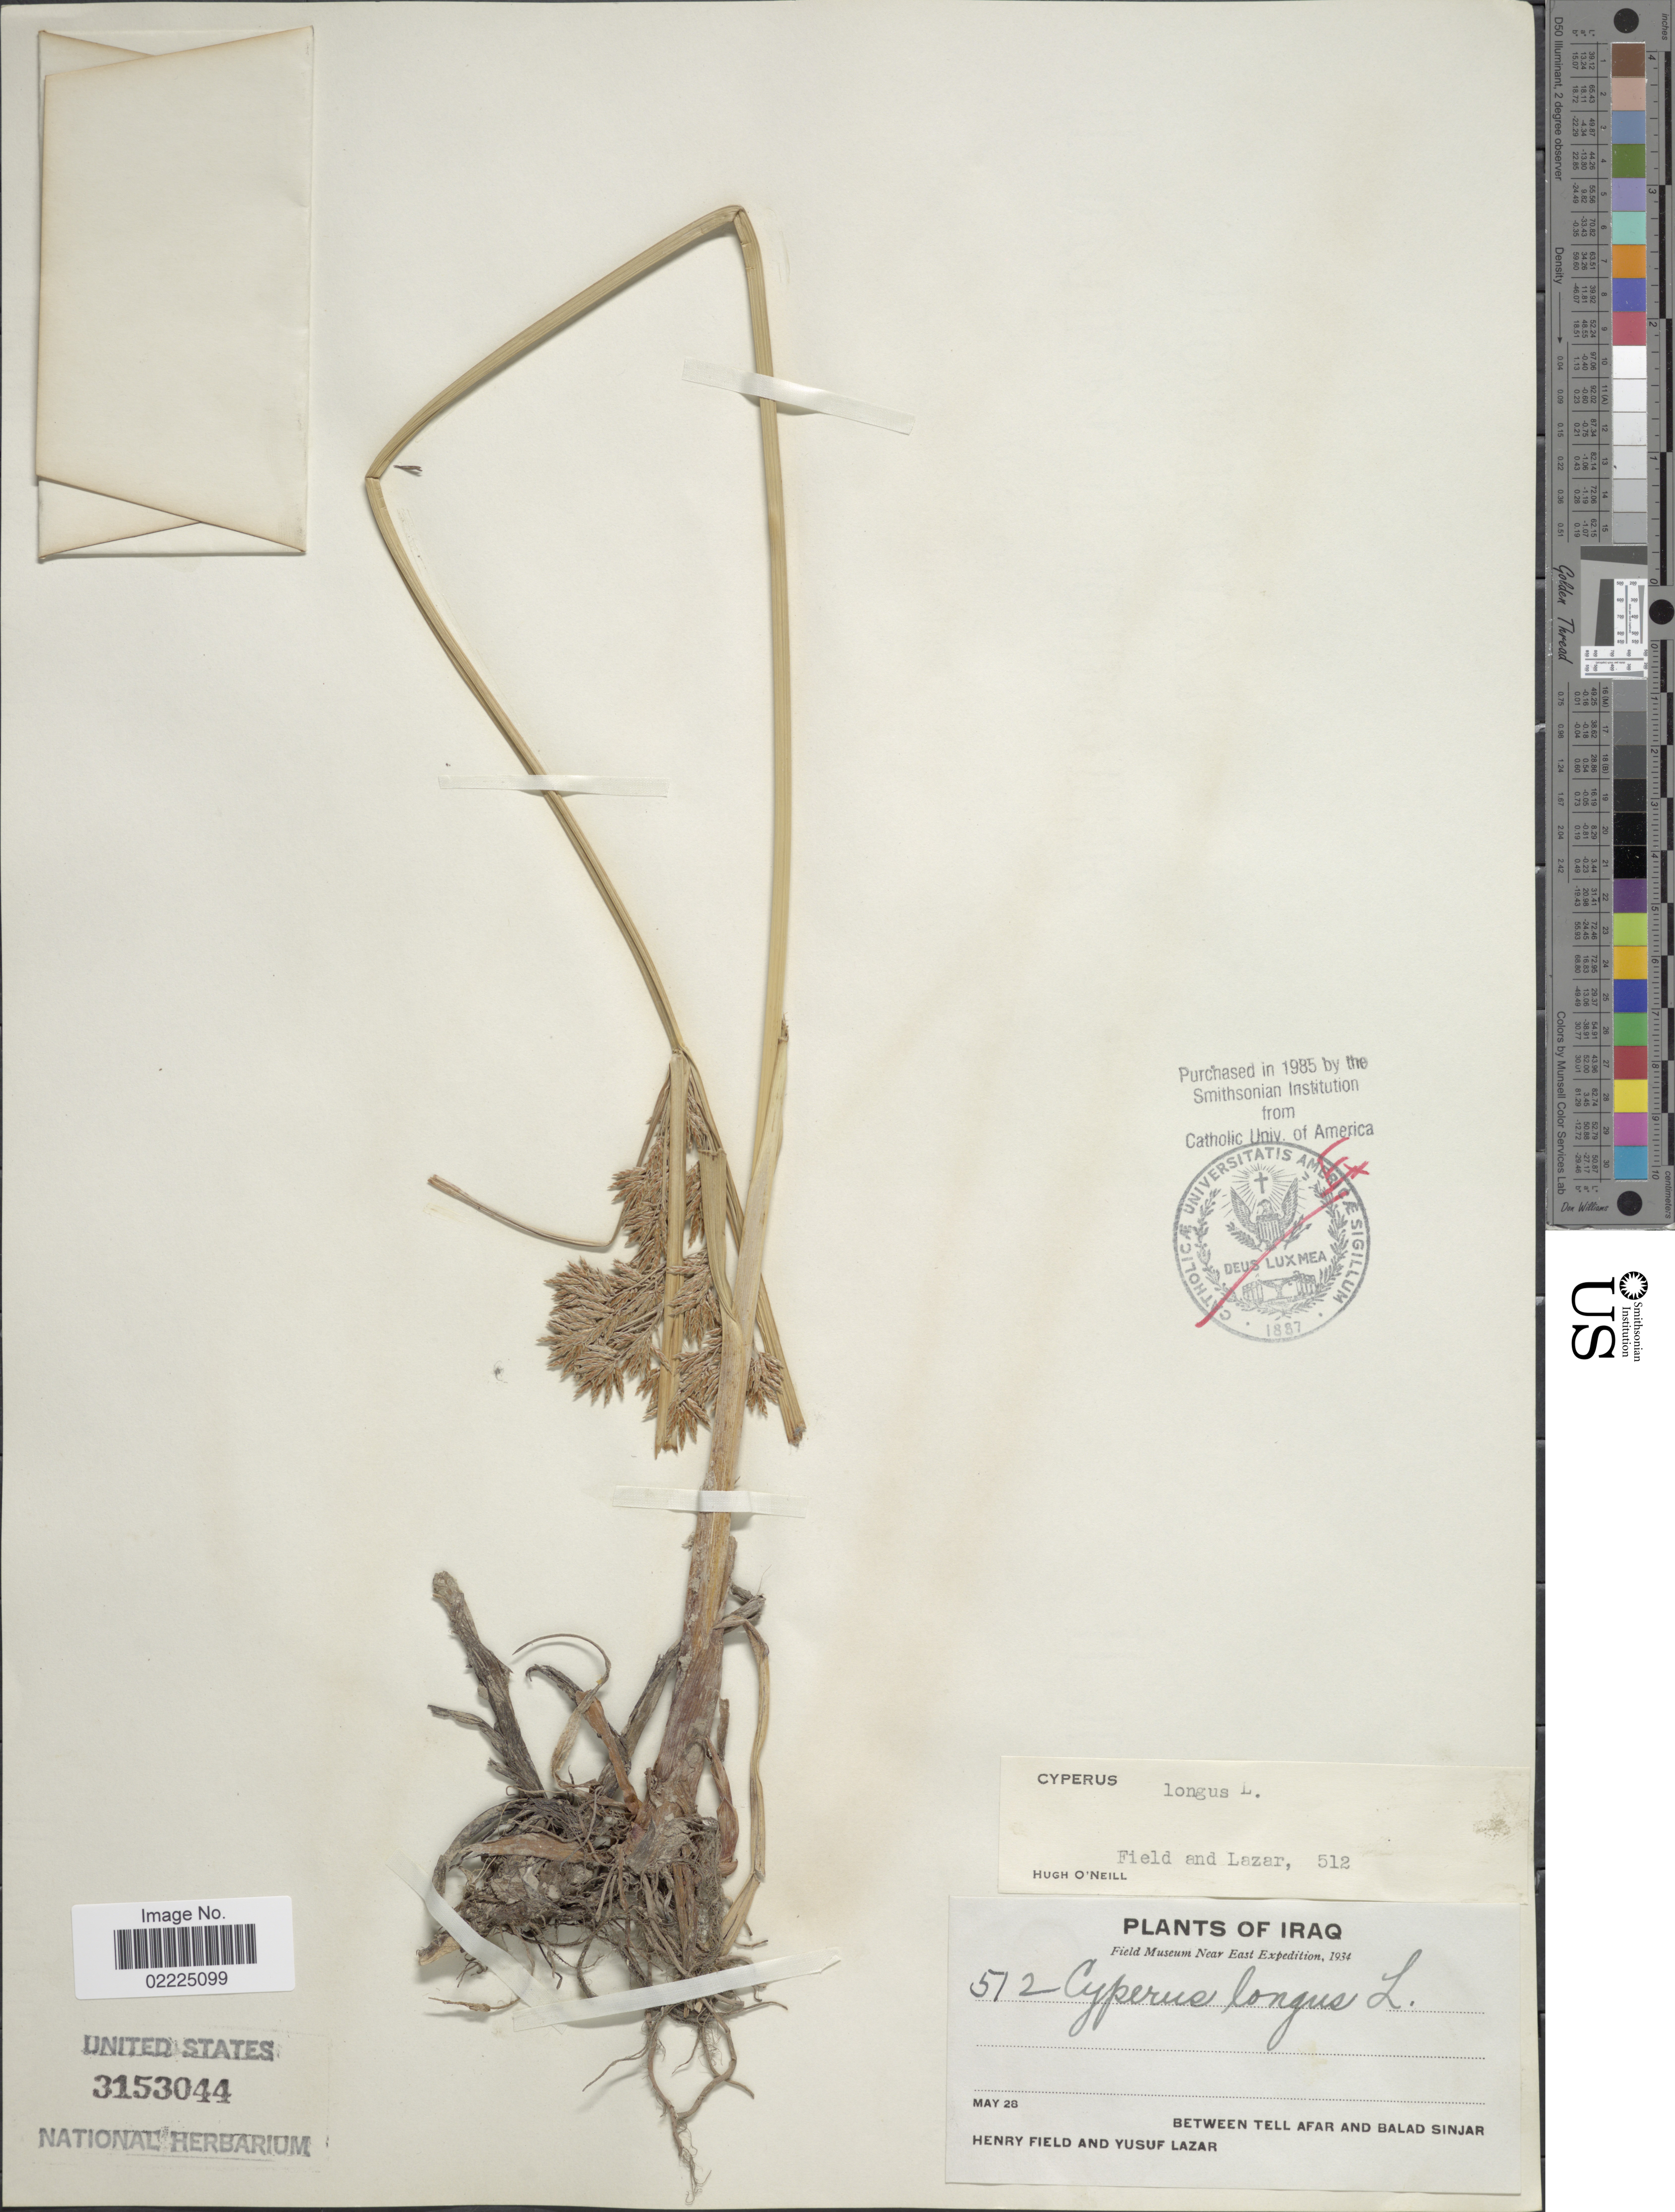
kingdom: Plantae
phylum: Tracheophyta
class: Liliopsida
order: Poales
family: Cyperaceae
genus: Cyperus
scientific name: Cyperus longus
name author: L.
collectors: H. Field & Y. Lazar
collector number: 512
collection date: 1934-05-28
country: Iraq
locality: Between Tell Afar and Balad Sinjar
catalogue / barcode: US 3153044